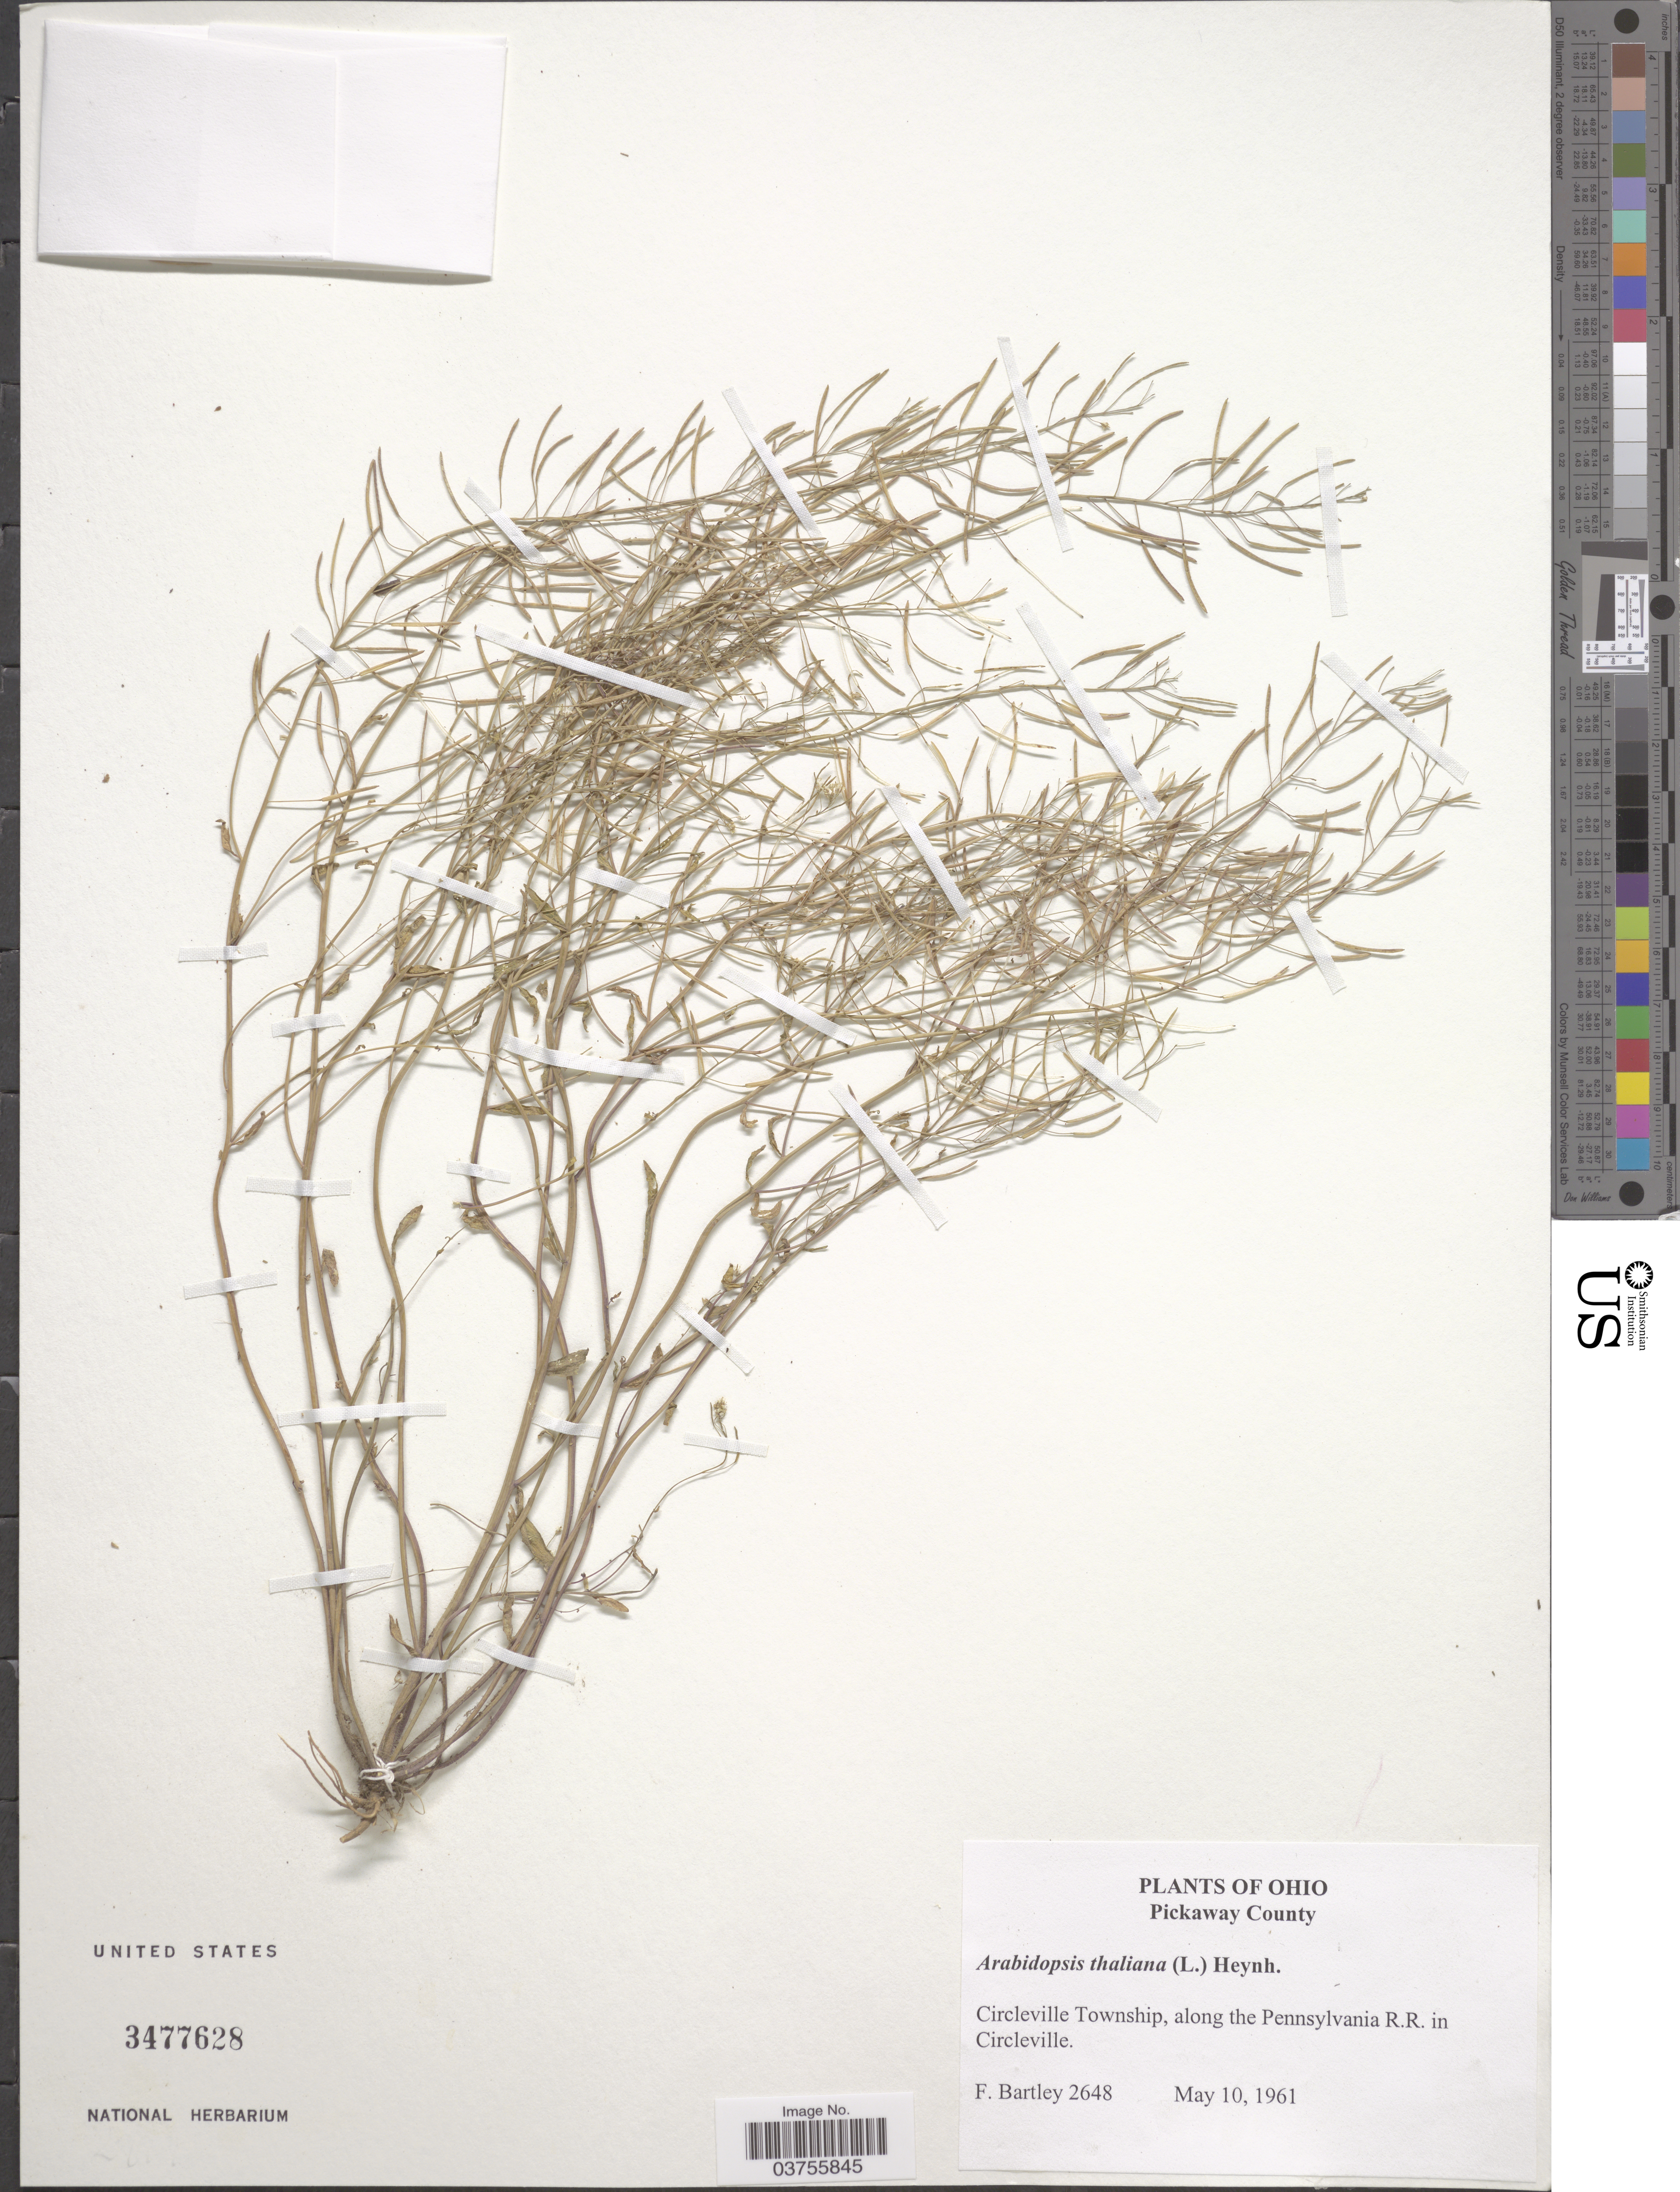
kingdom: Plantae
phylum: Tracheophyta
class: Magnoliopsida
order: Brassicales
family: Brassicaceae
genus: Arabidopsis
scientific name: Arabidopsis thaliana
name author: (L.) Heynh.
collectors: F. Bartley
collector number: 2648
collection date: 1961-05-10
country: United States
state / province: Ohio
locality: Pickaway County. Circleville Township, along the Pennsylvania R. R. in Circleville.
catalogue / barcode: US 3477628